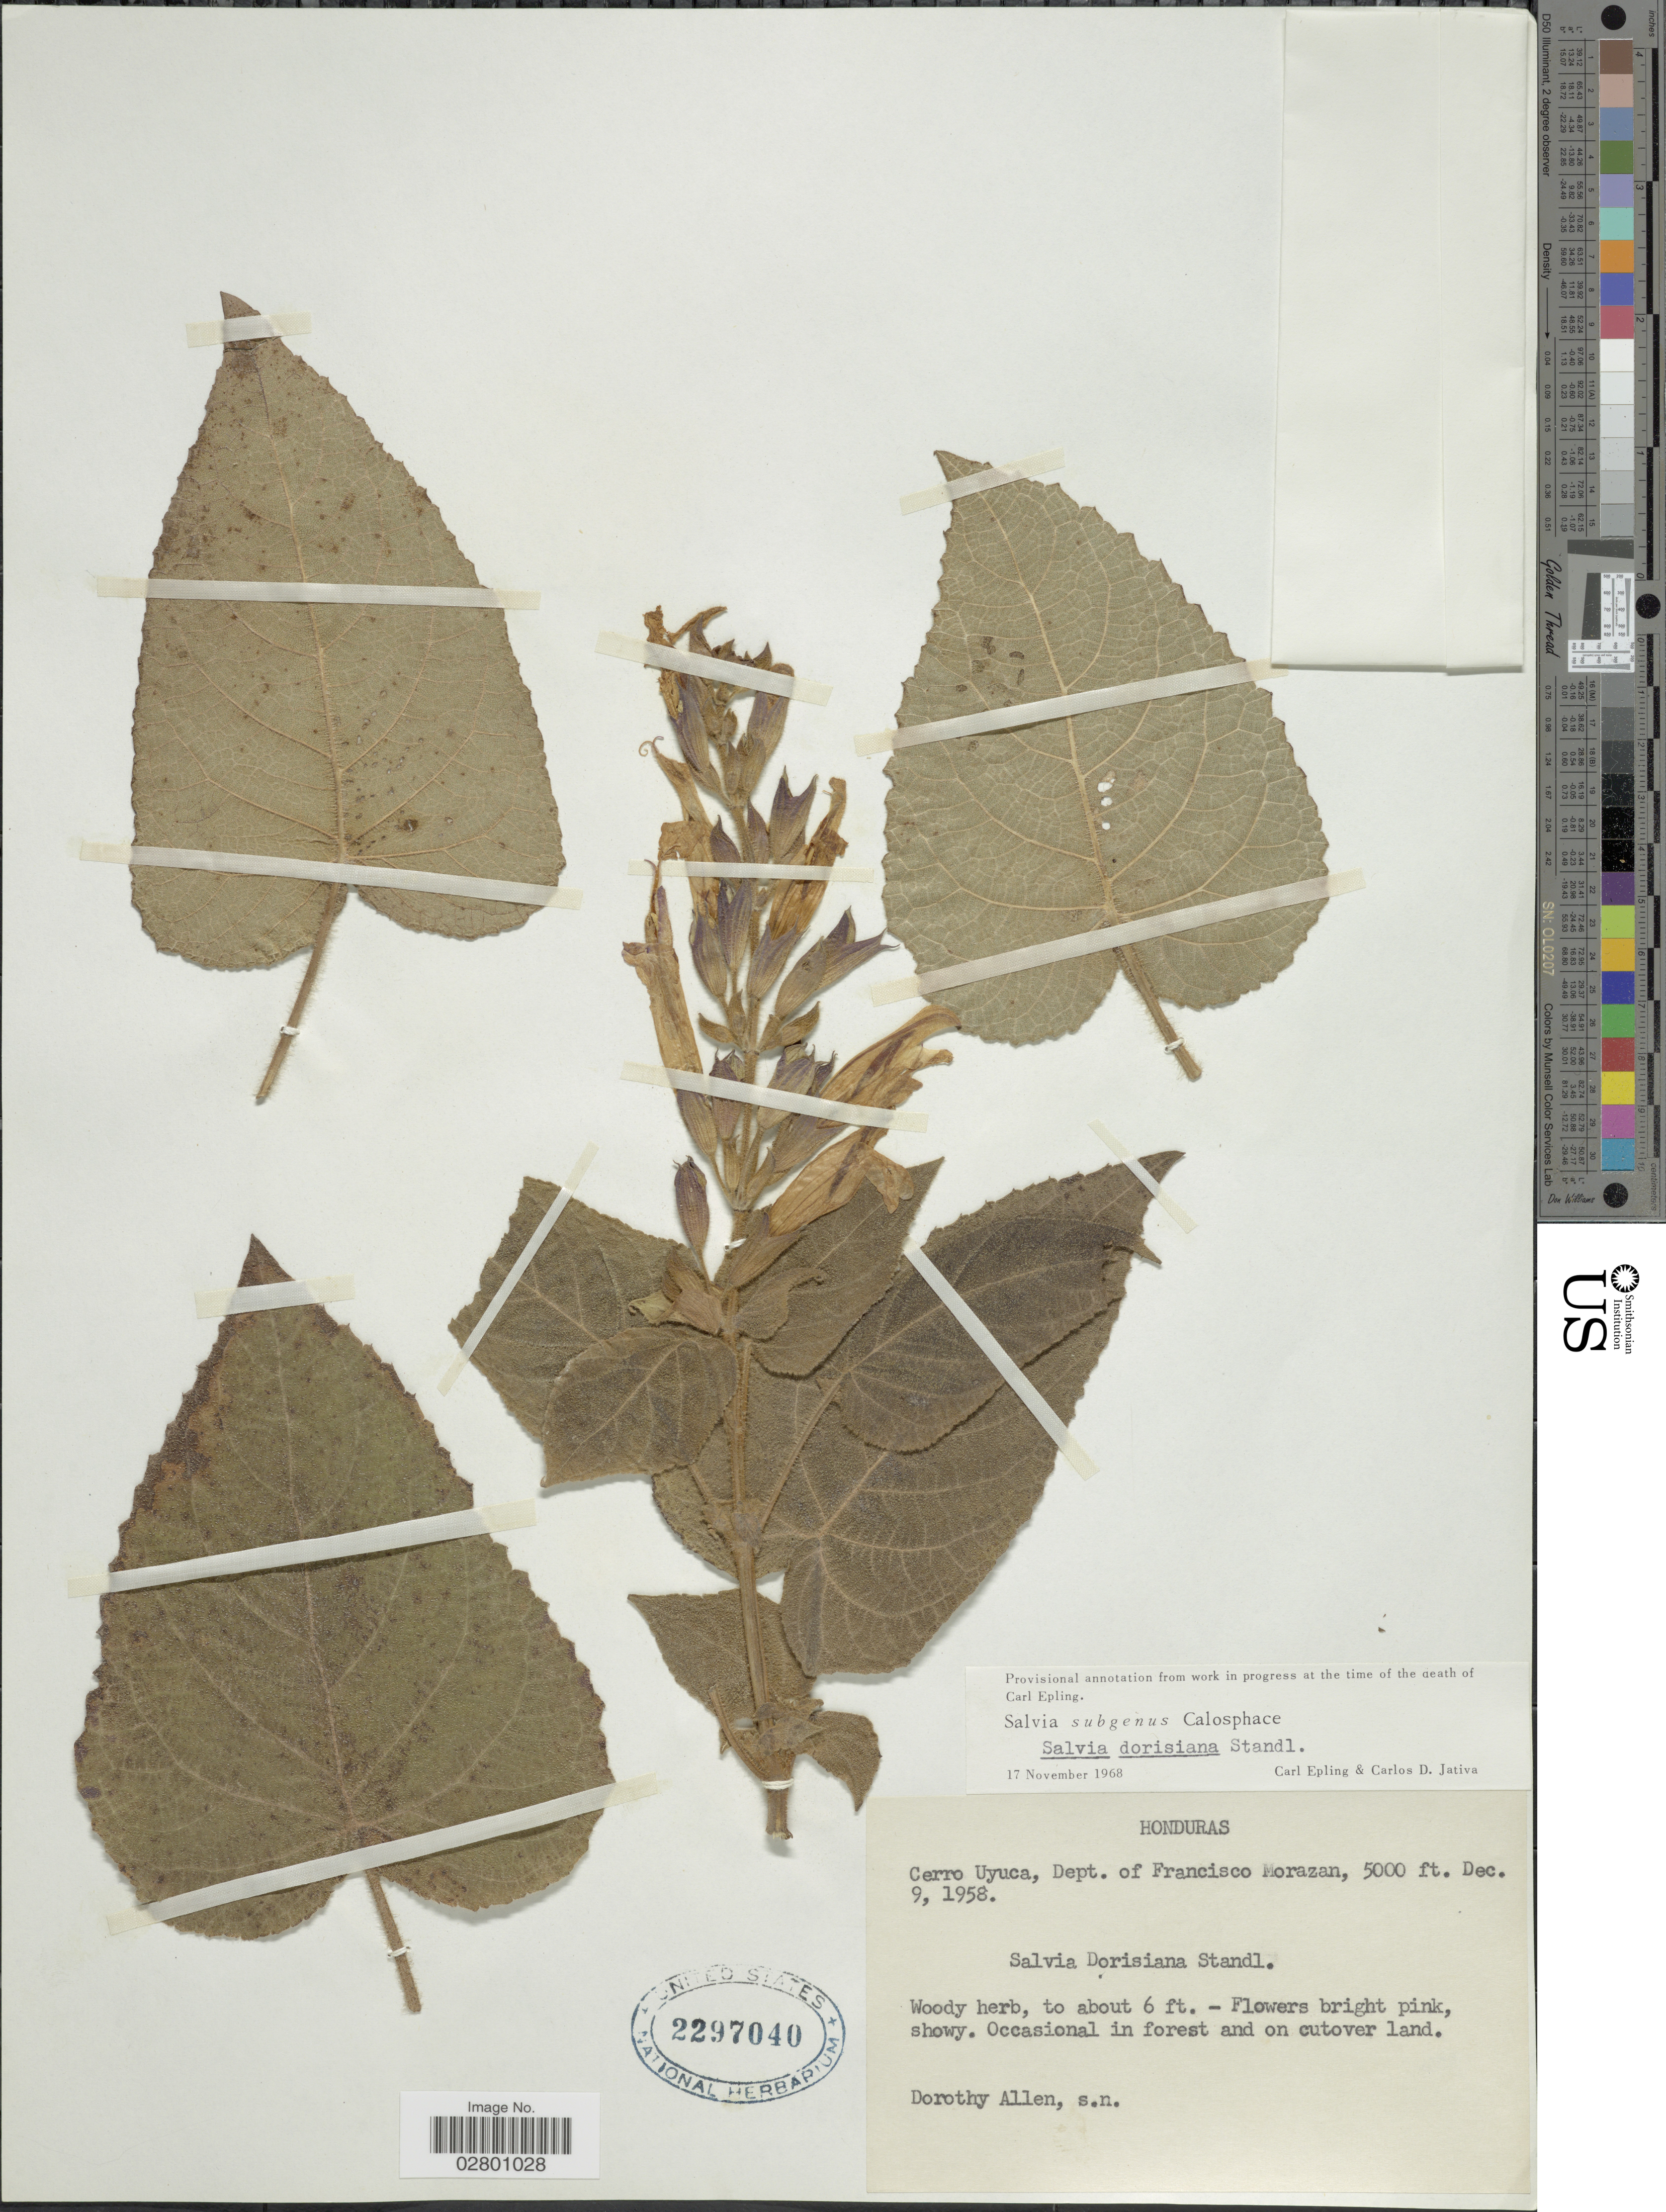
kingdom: Plantae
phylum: Tracheophyta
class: Magnoliopsida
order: Lamiales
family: Lamiaceae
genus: Salvia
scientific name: Salvia dorisiana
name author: Standl.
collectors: D. O. Allen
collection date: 1958-12-09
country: Honduras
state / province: Fco. Morazán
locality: Cerro Uyuca, Dept. of Francisco Morazan.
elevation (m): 1524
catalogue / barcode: US 2297040